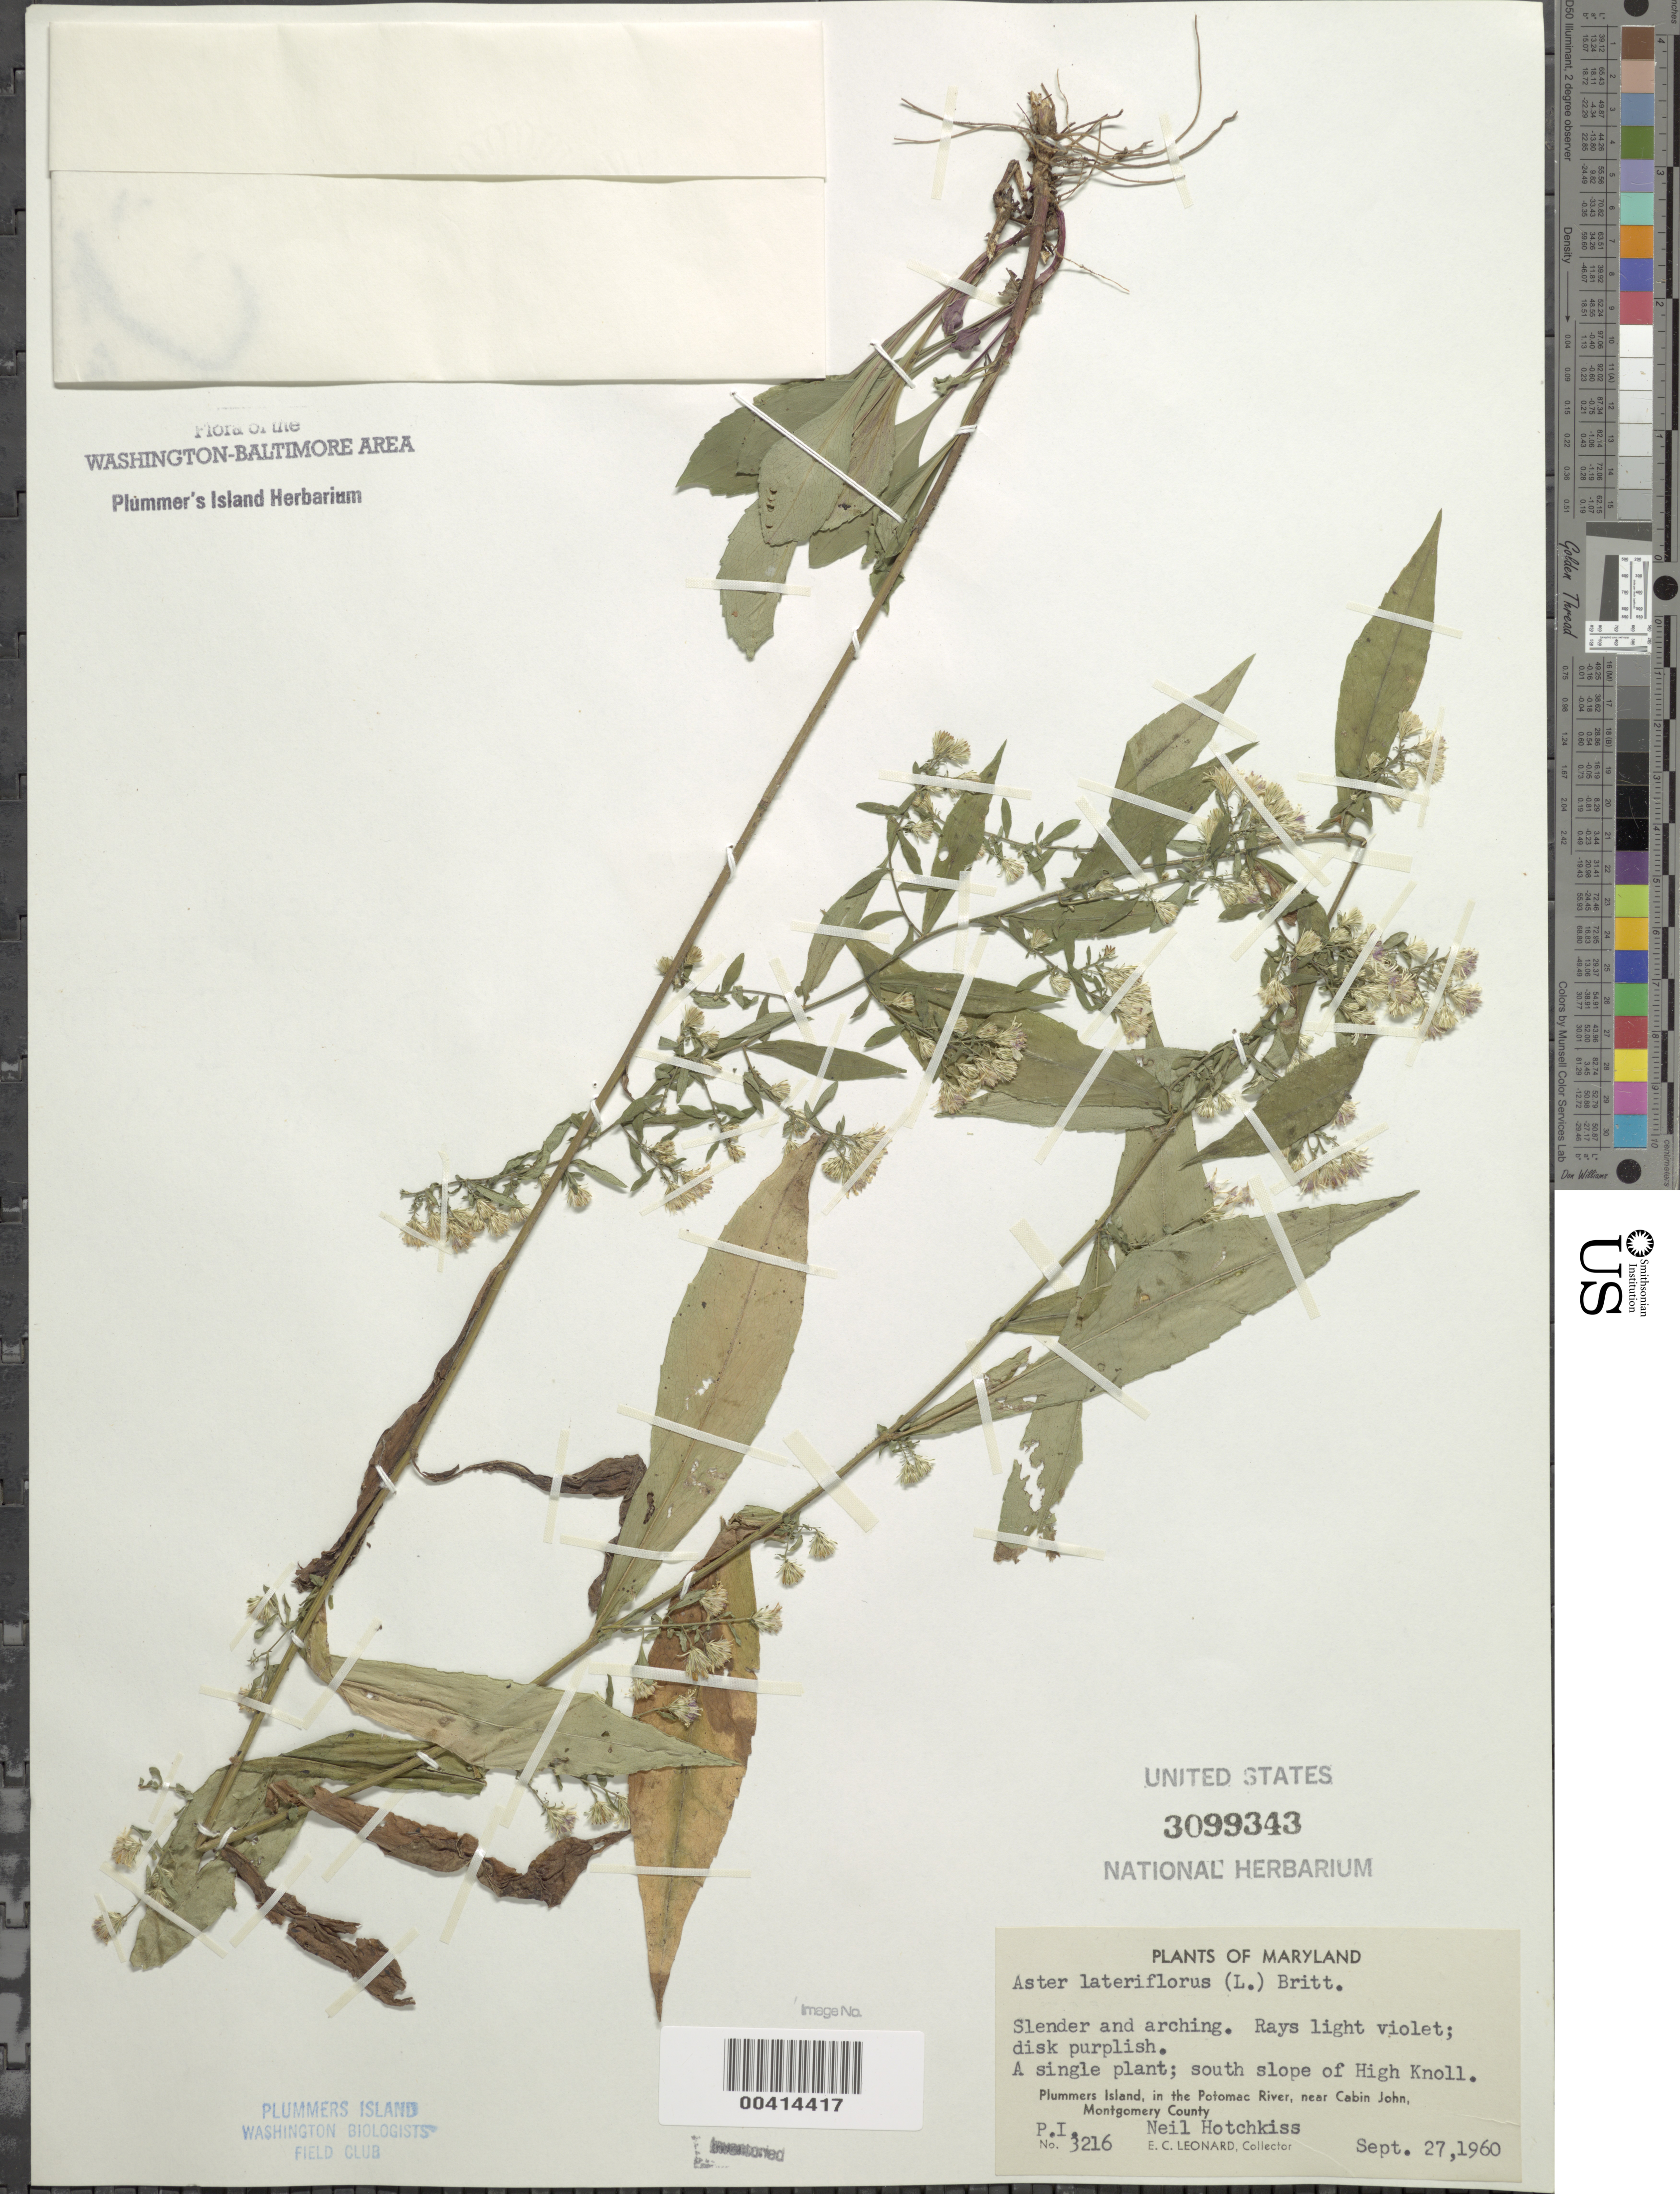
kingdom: Plantae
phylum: Tracheophyta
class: Magnoliopsida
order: Asterales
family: Asteraceae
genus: Symphyotrichum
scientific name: Symphyotrichum lateriflorum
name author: (L.) Á. Löve & D. Löve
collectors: E. C. Leonard & N. Hotchkiss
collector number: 3216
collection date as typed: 27 Sep 1960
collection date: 1960-09-27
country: United States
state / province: Maryland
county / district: Montgomery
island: Plummers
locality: Plummer's Island; south slope of High knoll C. & O. Canal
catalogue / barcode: US 3099343